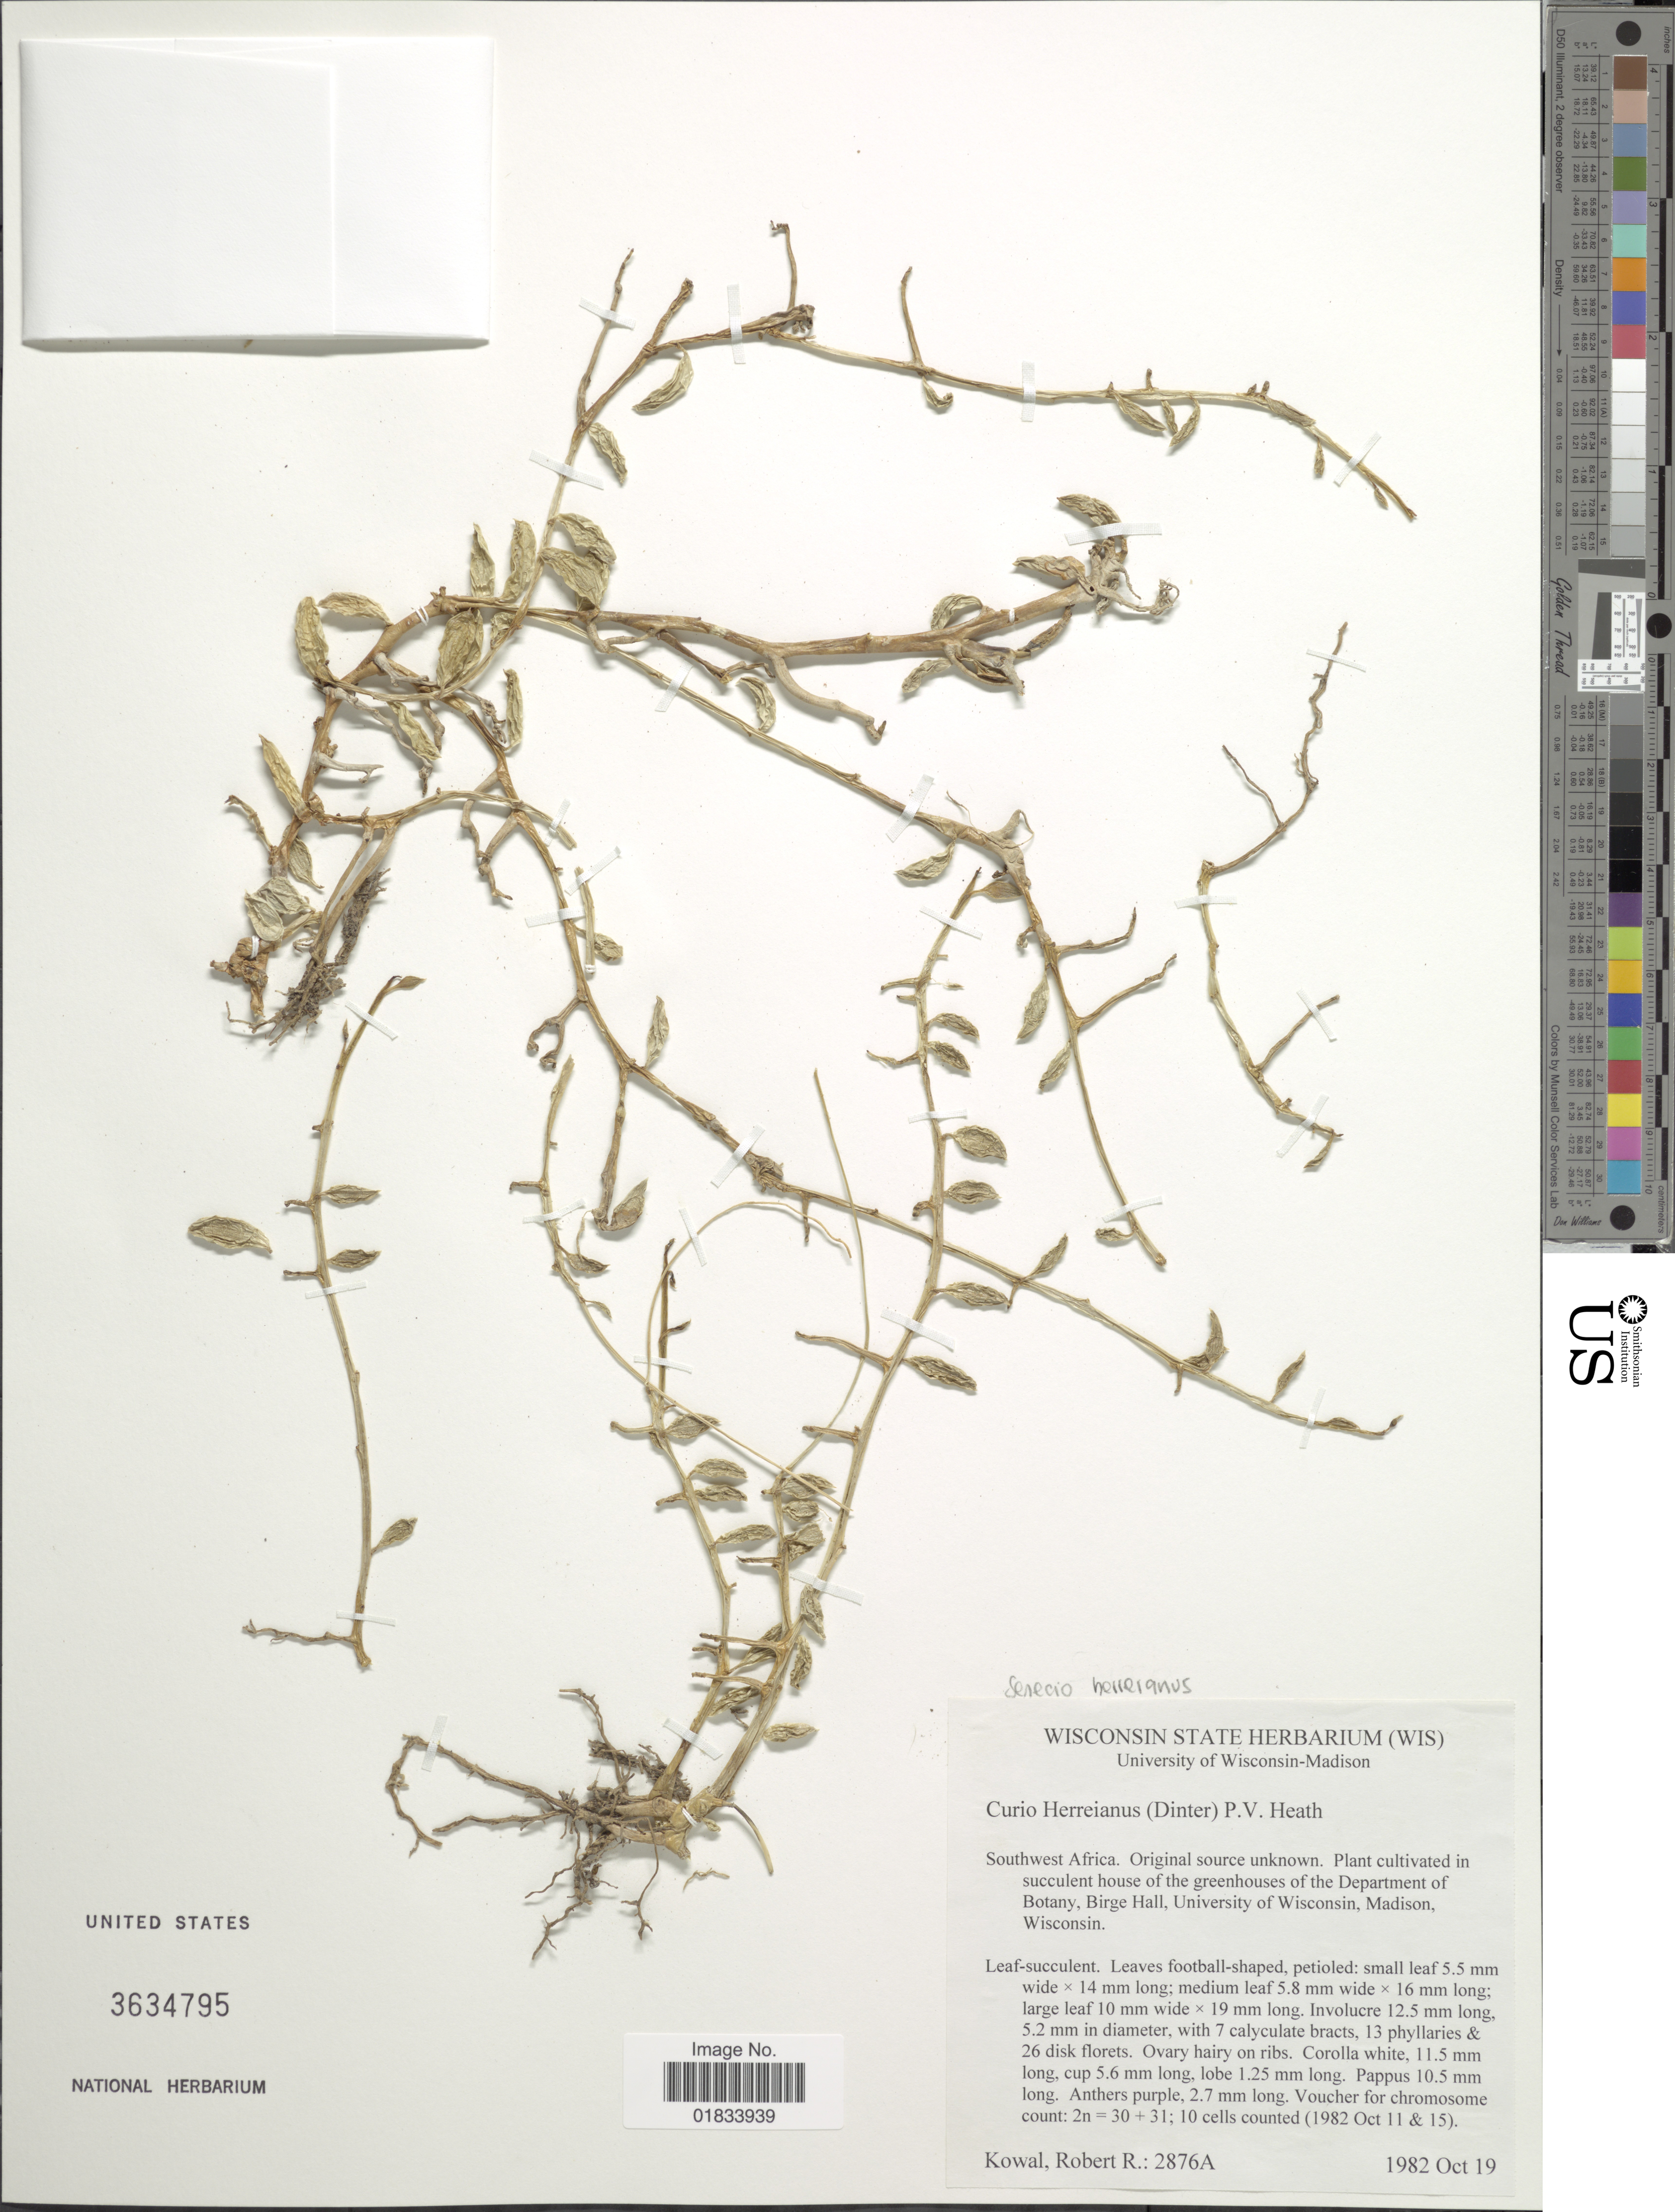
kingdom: Plantae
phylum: Tracheophyta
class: Magnoliopsida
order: Asterales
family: Asteraceae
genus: Kleinia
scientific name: Kleinia herreana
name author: (Dinter) Merxm.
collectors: R. Kowal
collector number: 2876A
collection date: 1982-10-19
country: United States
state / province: Wisconsin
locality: [cultivated] orig. Southwest Africa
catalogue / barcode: US 3634795